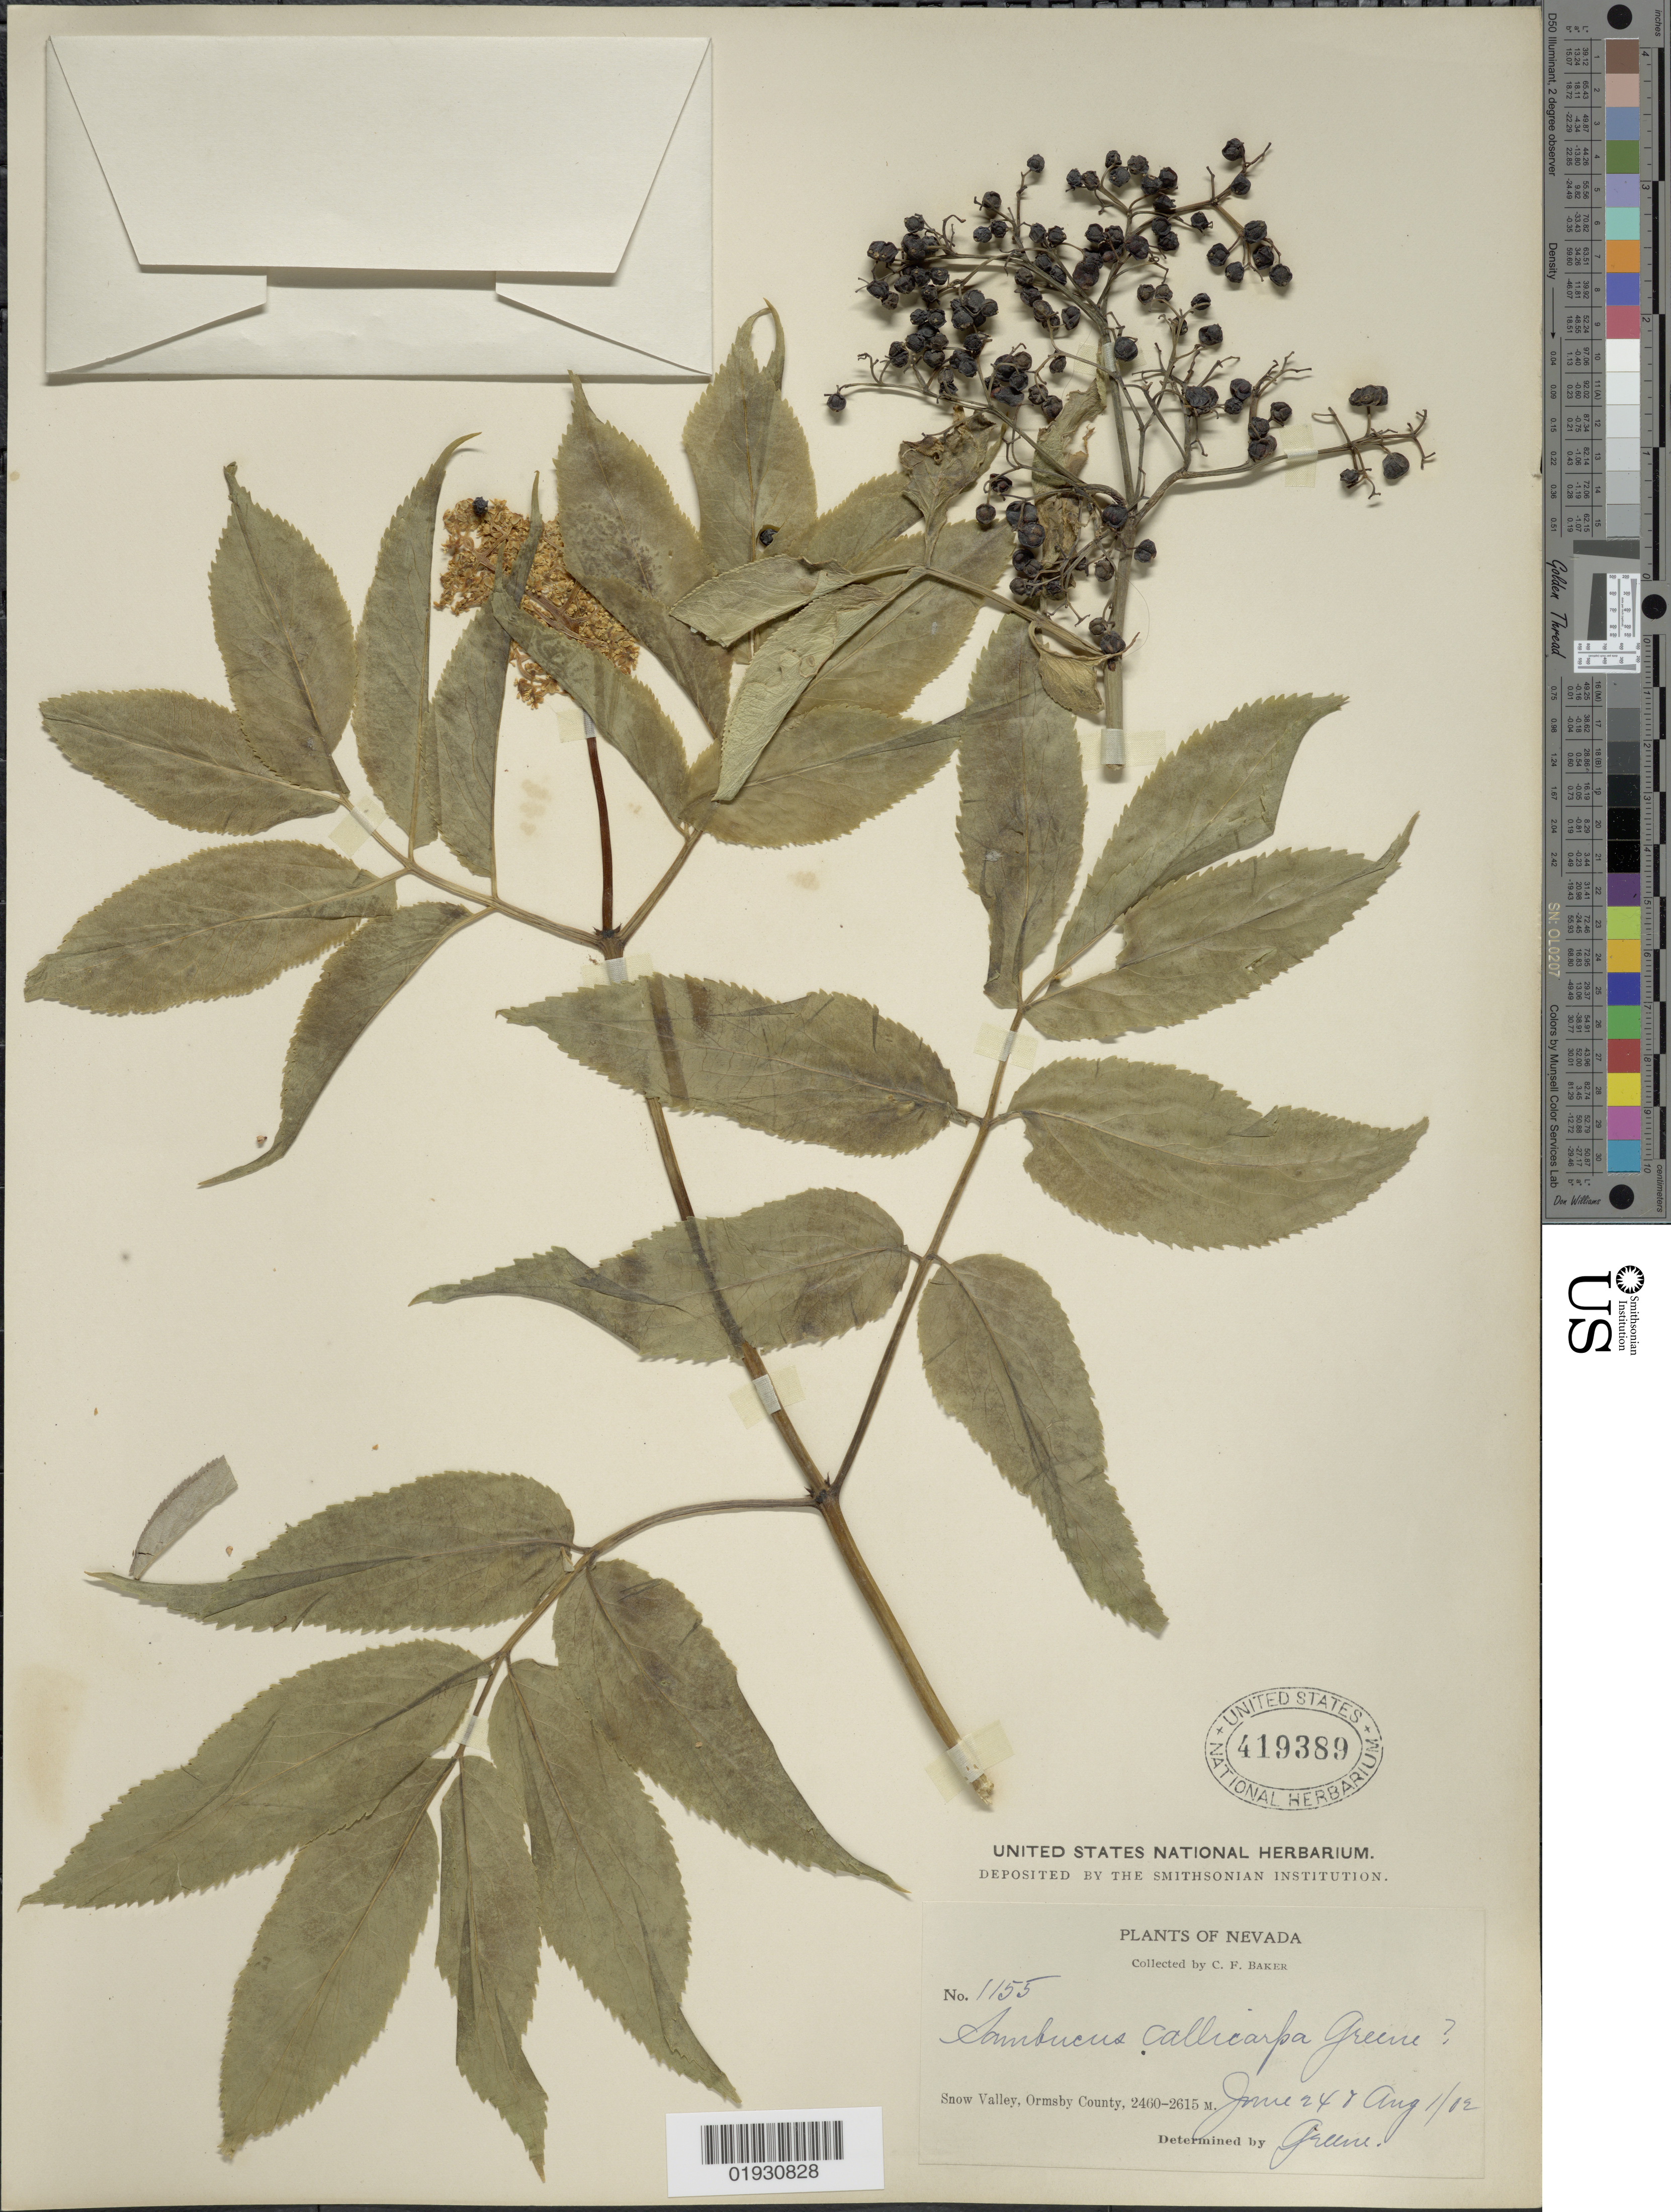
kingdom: Plantae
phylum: Tracheophyta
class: Magnoliopsida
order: Dipsacales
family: Viburnaceae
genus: Sambucus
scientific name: Sambucus cerulea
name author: Raf.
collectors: C. F. Baker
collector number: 1155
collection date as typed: Transcribed d/m/y: 24/6/02 to 1/8/02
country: United States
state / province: Nevada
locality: Snow Valley, Ormsby County.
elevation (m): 2460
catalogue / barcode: US 419389